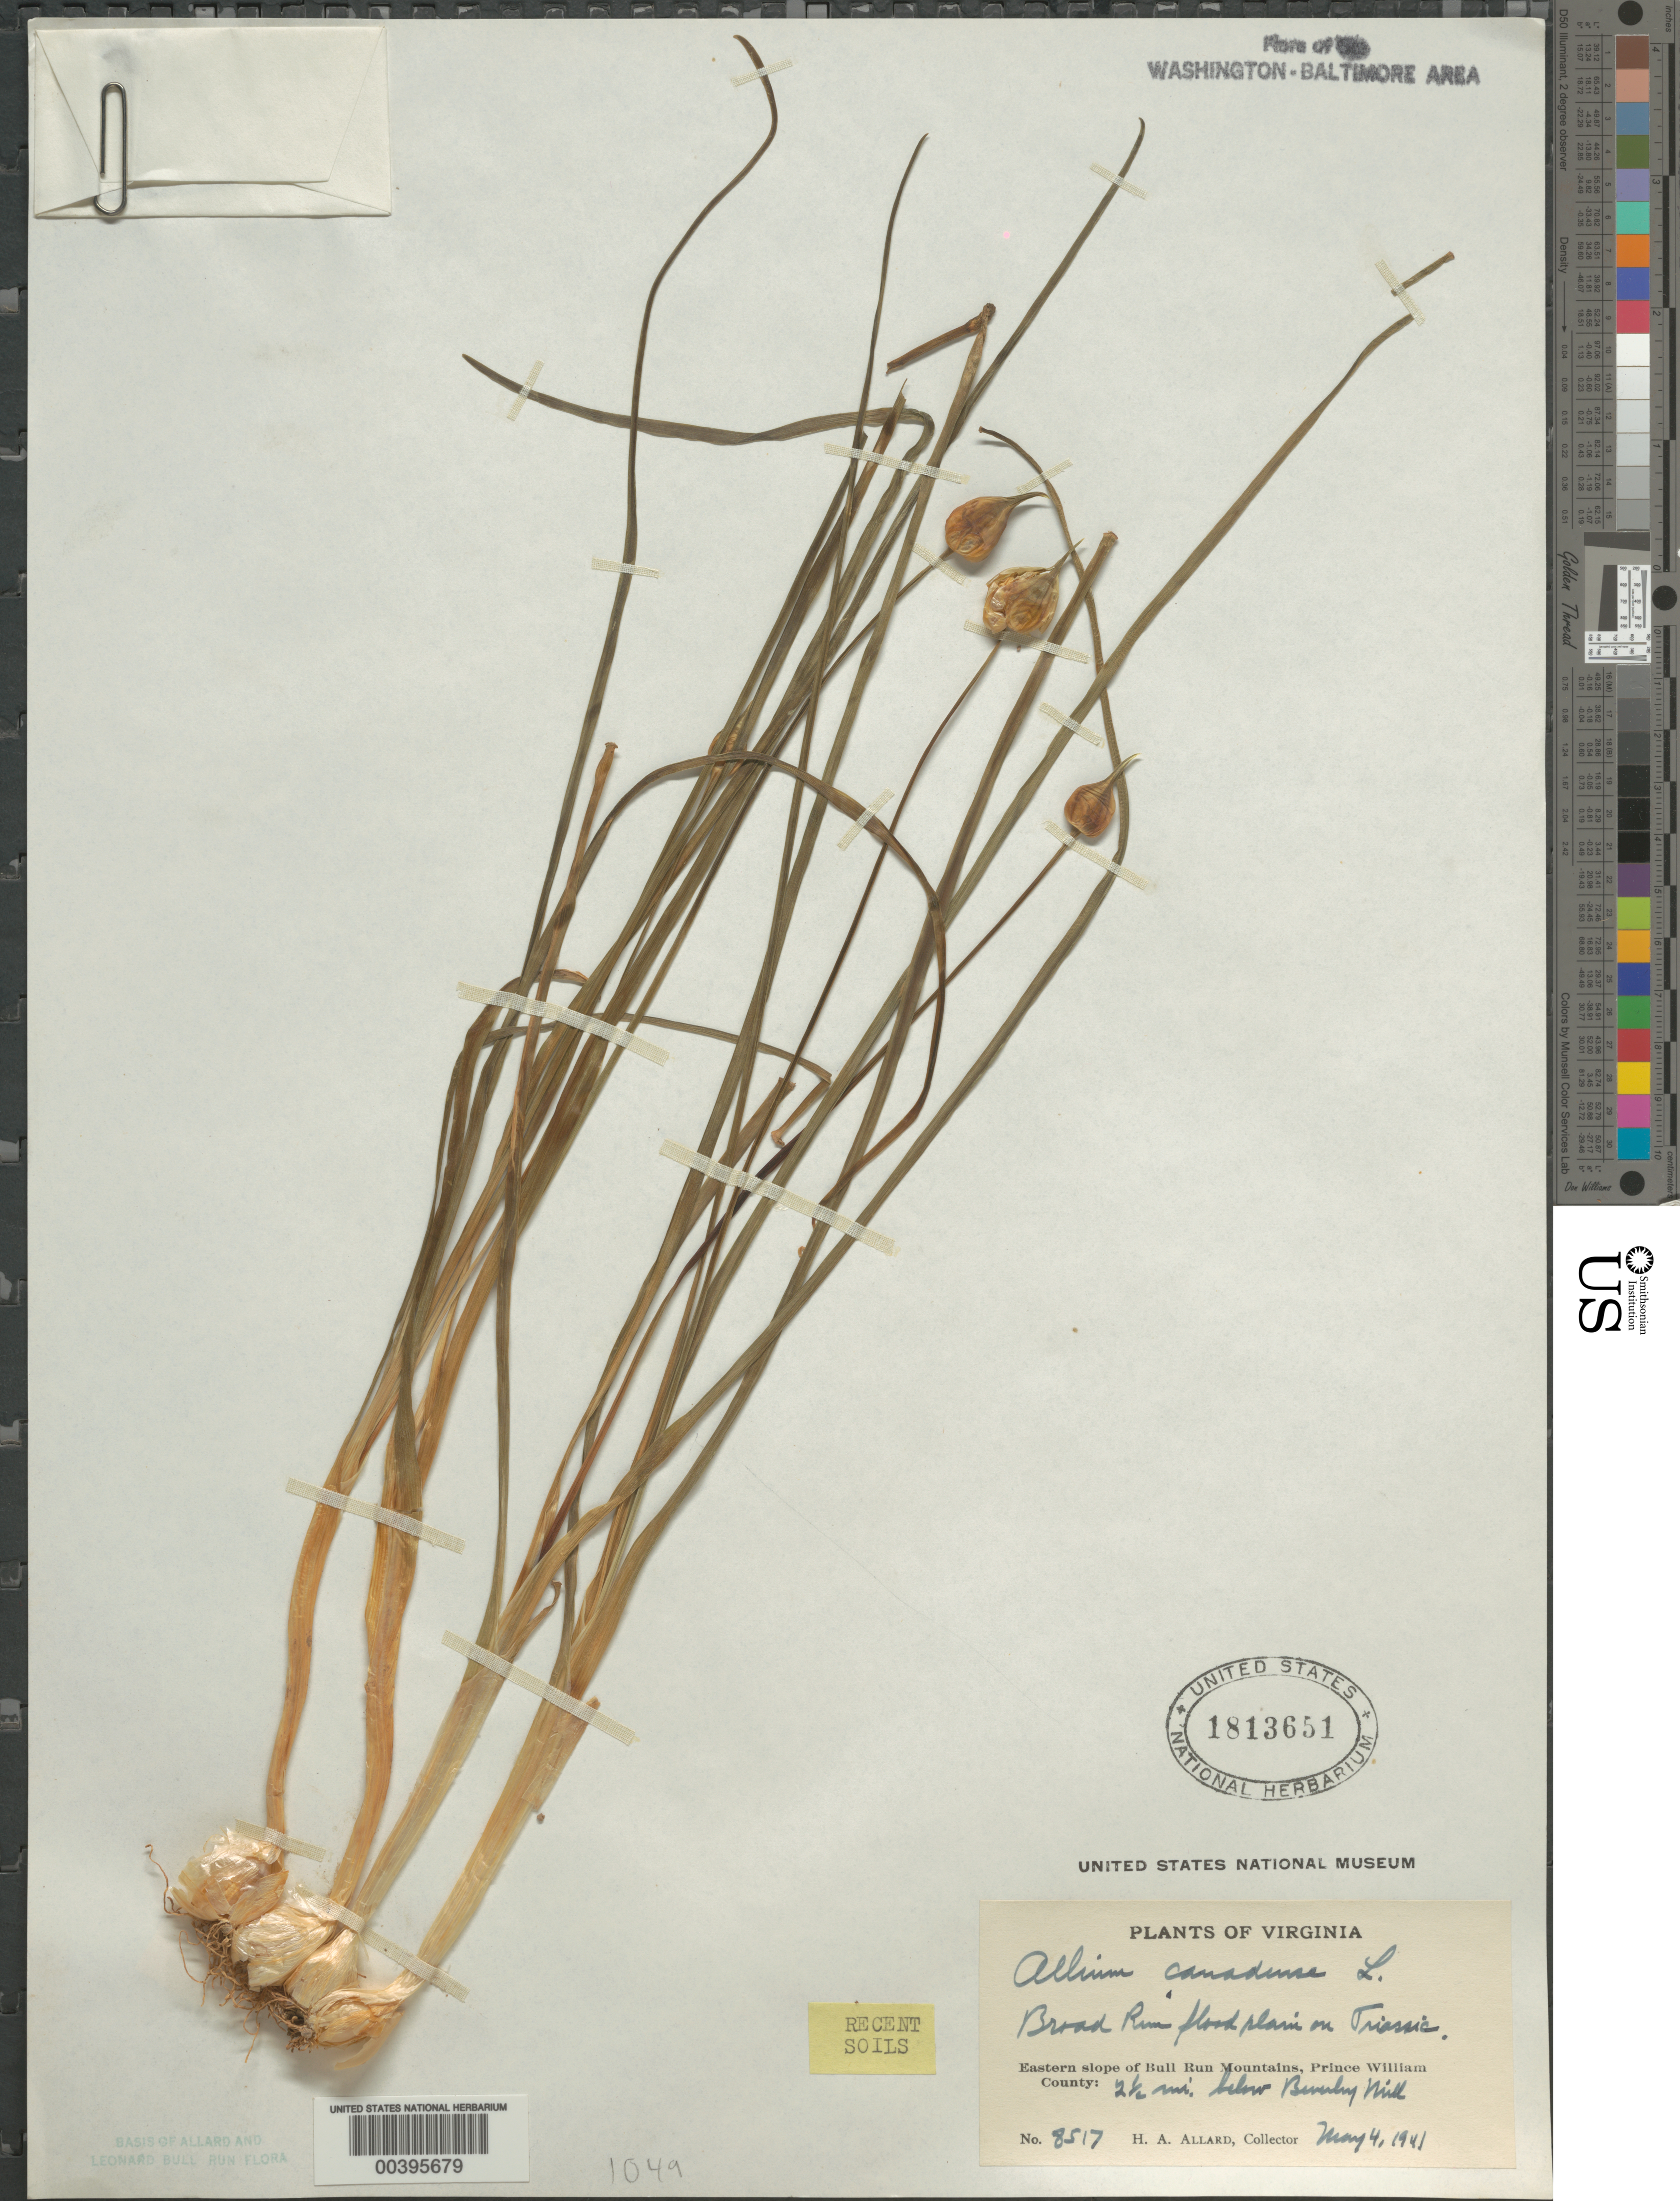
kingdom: Plantae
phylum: Tracheophyta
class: Liliopsida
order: Asparagales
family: Amaryllidaceae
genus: Allium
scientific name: Allium canadense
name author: L.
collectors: H. A. Allard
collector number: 8517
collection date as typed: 04 May 1941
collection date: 1941-05-04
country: United States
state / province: Virginia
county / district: Prince William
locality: Broad Run, below Beverley Mill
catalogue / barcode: US 1813651